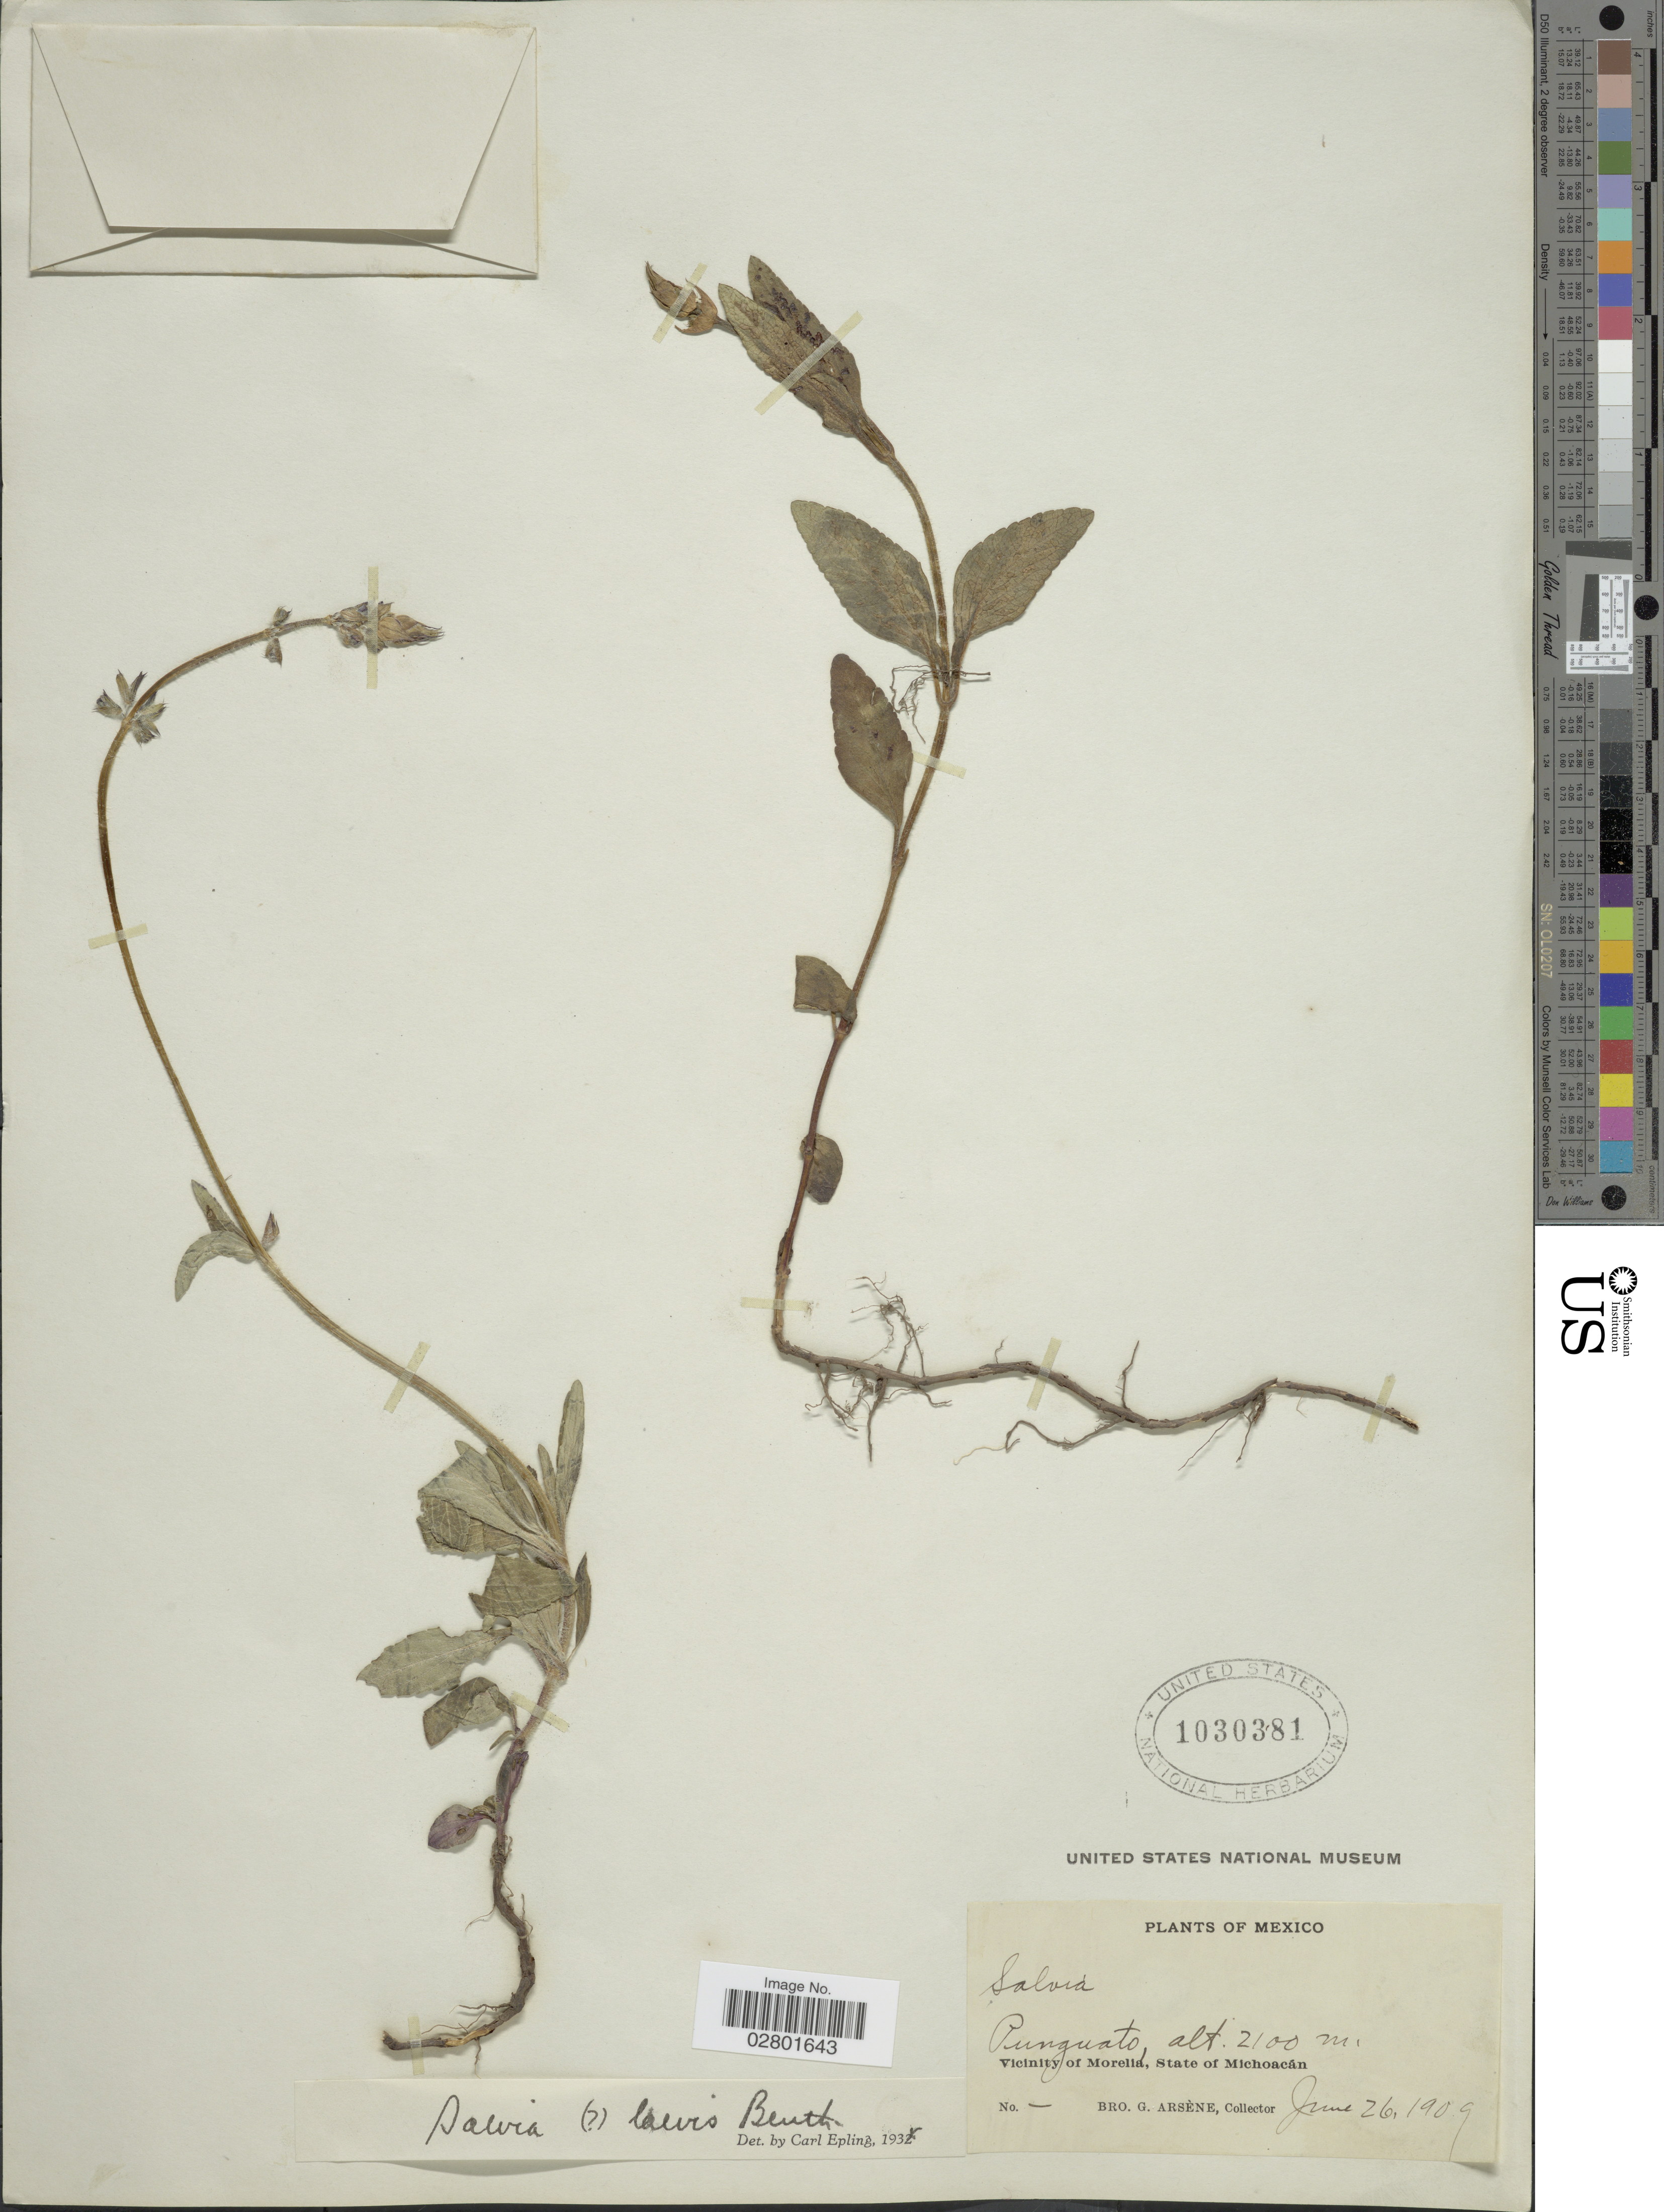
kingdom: Plantae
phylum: Tracheophyta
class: Magnoliopsida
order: Lamiales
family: Lamiaceae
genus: Salvia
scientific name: Salvia laevis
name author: Benth.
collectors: Bro. G. Arsène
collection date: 1909-06-26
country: Mexico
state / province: Michoacán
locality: Punguato, Vicinity of Morelia.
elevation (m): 2100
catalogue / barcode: US 1030381